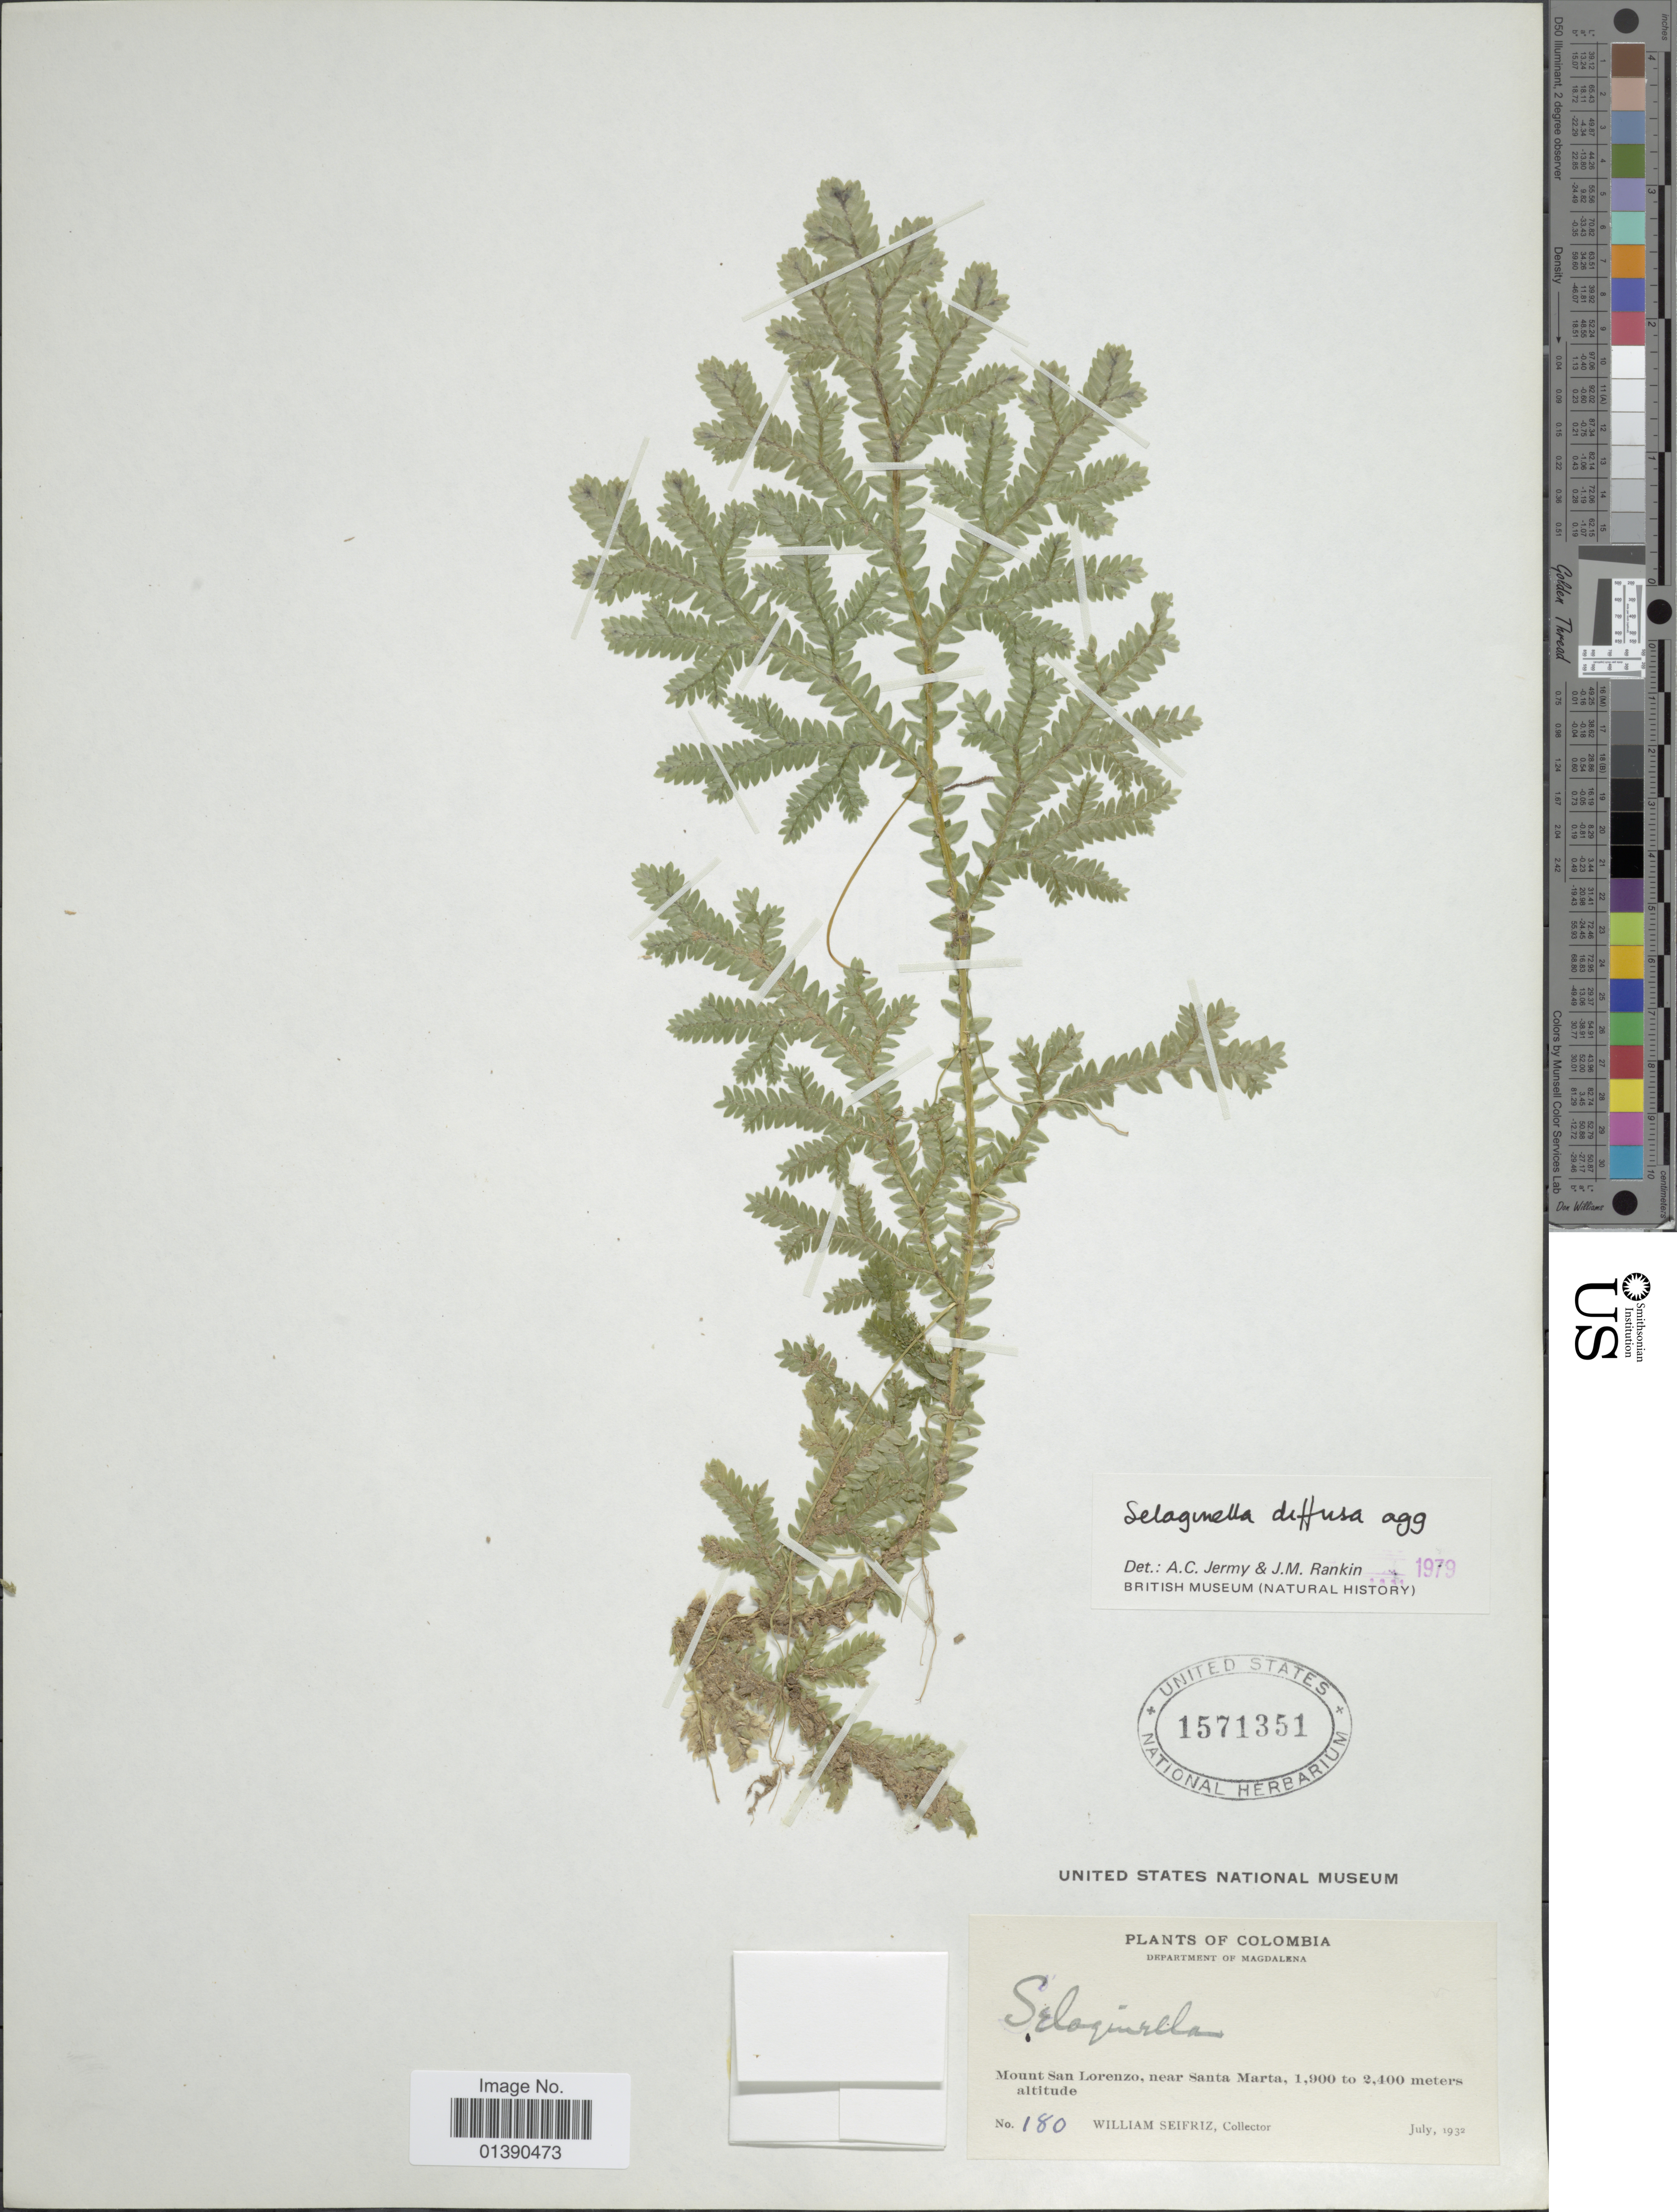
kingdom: Plantae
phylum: Tracheophyta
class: Lycopodiopsida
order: Selaginellales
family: Selaginellaceae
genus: Selaginella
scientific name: Selaginella diffusa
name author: (C. Presl) Spring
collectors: W. Seifriz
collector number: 180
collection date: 1932-07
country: Colombia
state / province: Magdalena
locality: Mount San Lorenzo, near Santa Marta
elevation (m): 1900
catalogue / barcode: US 1571351